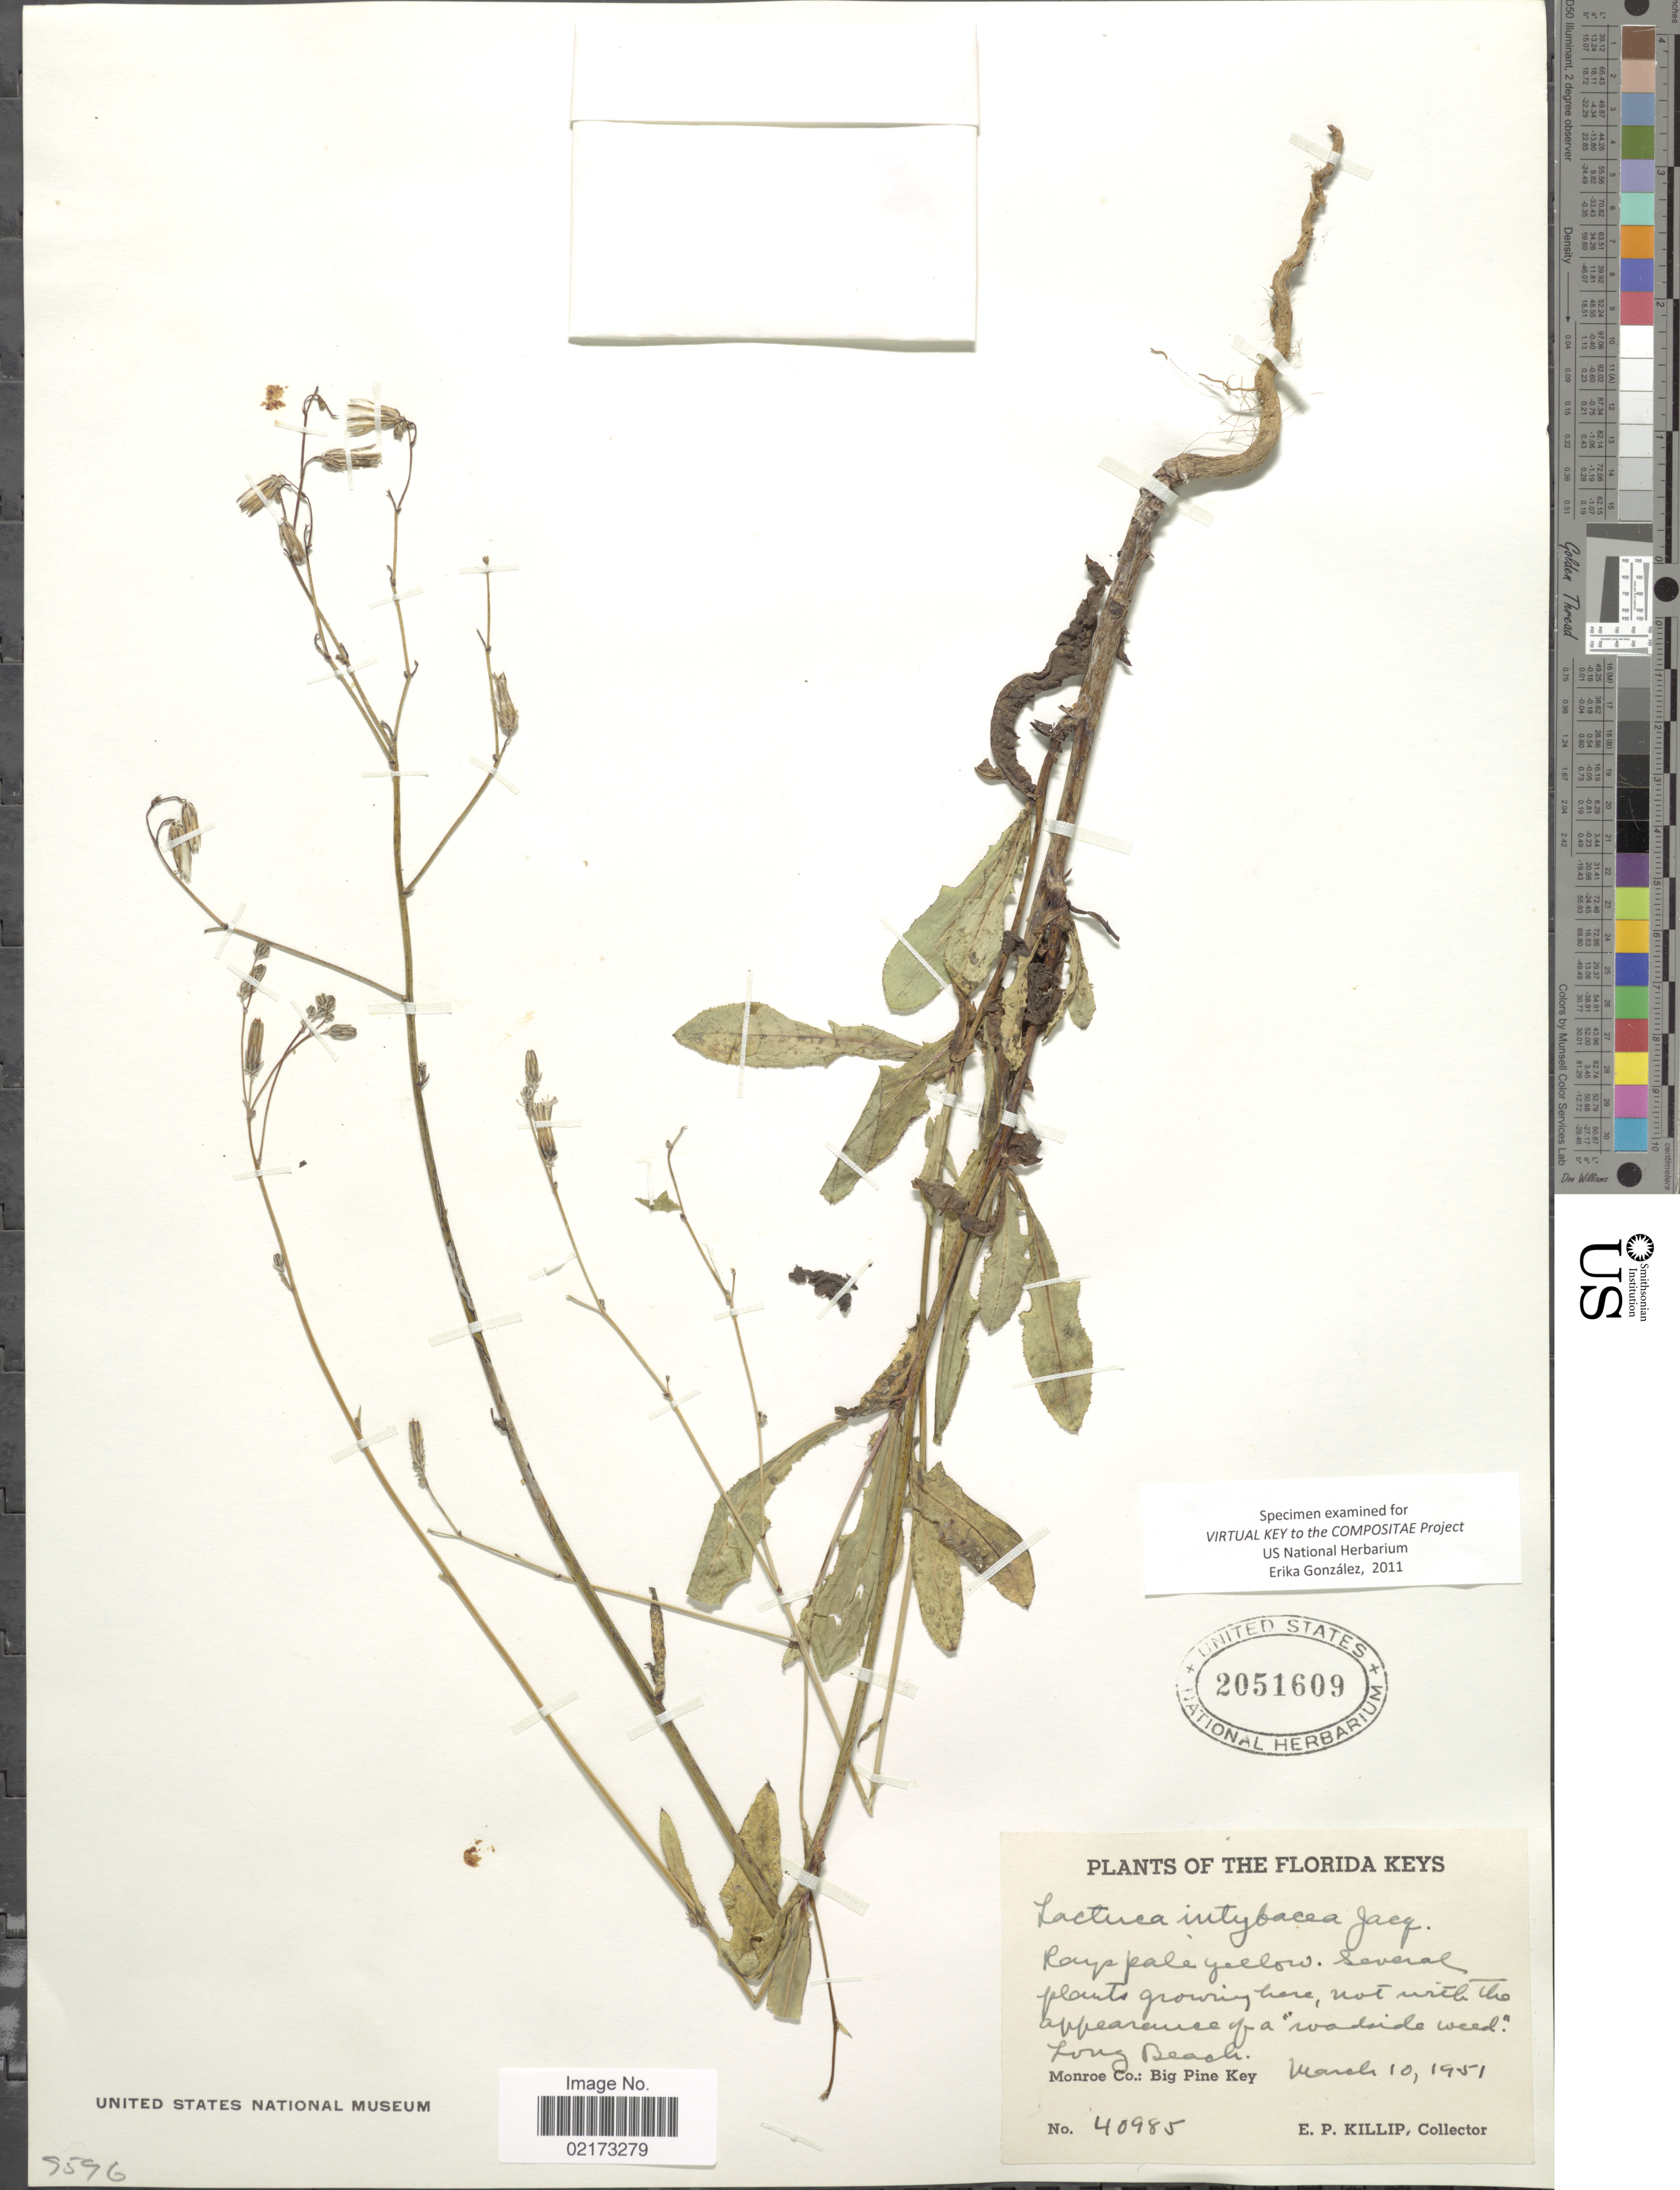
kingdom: Plantae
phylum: Tracheophyta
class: Magnoliopsida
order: Asterales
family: Asteraceae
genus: Launaea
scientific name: Launaea intybacea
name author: (Jacq.) Beauverd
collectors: E. P. Killip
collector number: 40985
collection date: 1951-03-10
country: United States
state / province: Florida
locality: Florida Keys, Long Beach, Monroe Co., Big Pine Key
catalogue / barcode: US 2051609